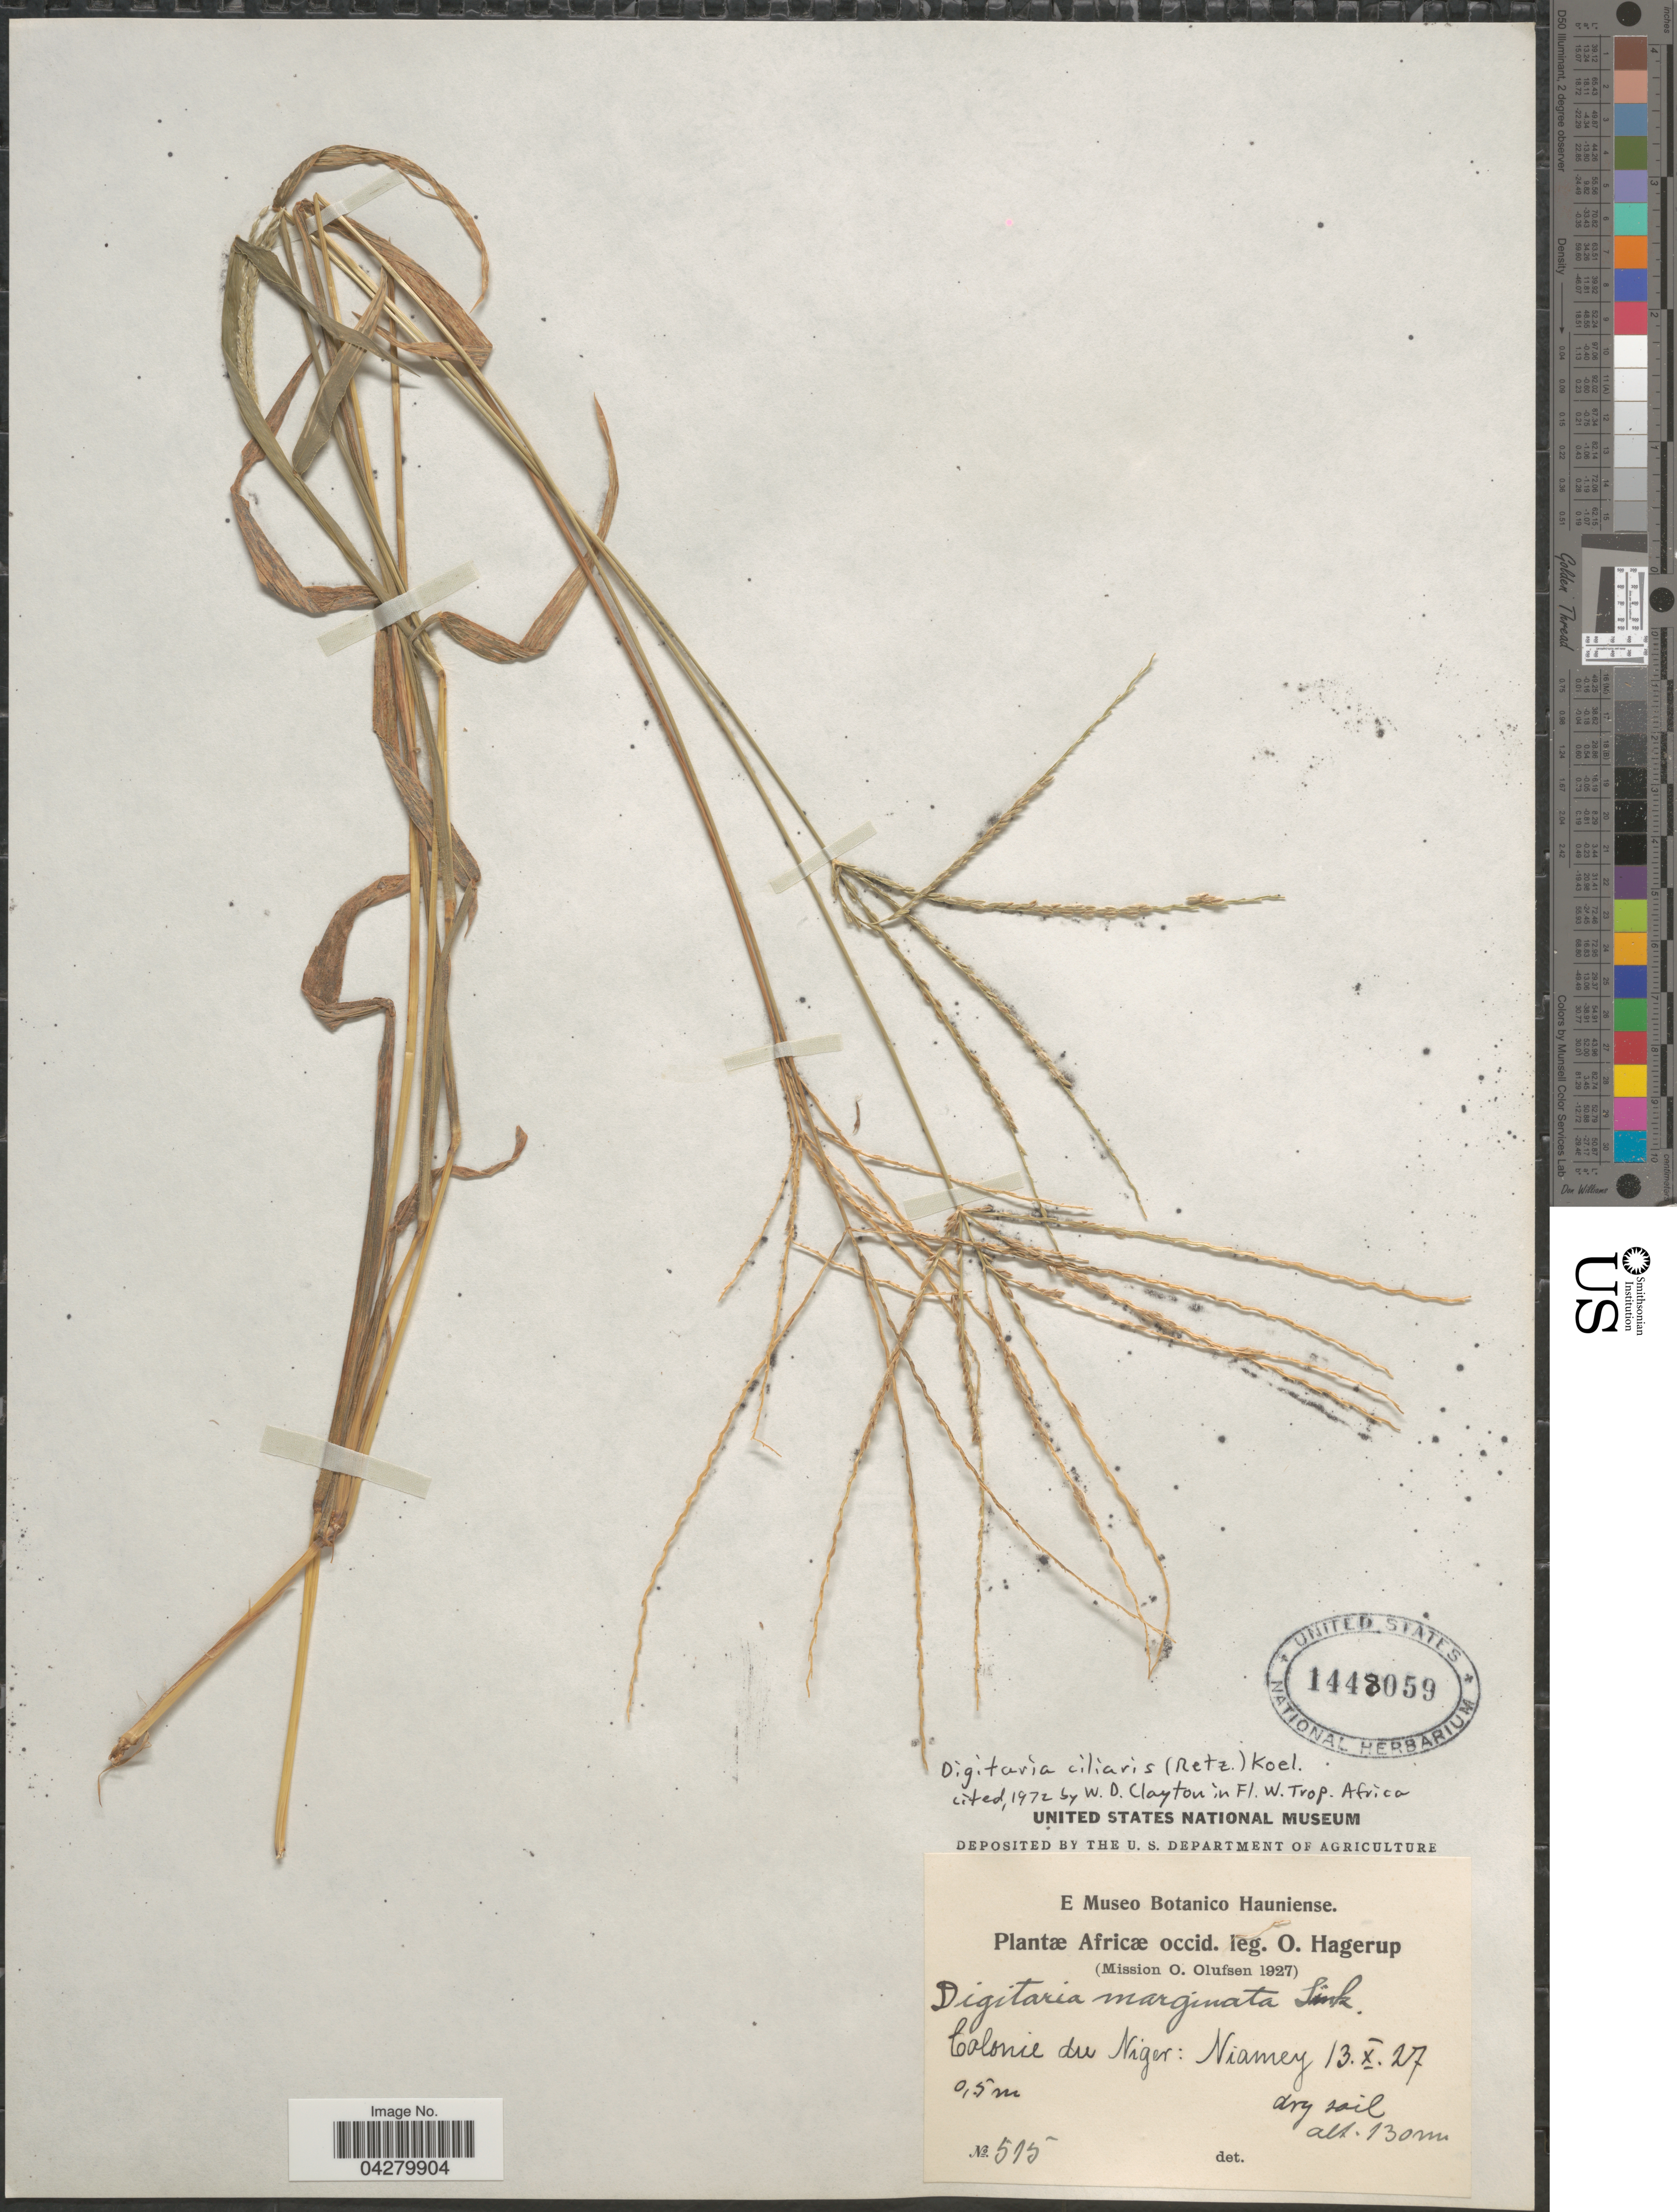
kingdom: Plantae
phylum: Tracheophyta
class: Liliopsida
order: Poales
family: Poaceae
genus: Digitaria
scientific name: Digitaria ciliaris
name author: (Retz.) Koeler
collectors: O. Hagerup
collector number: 575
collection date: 1927-10-13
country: Niger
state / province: Niamey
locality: Africæ occid. (Mission O. Olufsen 1927). Colonie du Niger.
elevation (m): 130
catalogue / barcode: US 1448059